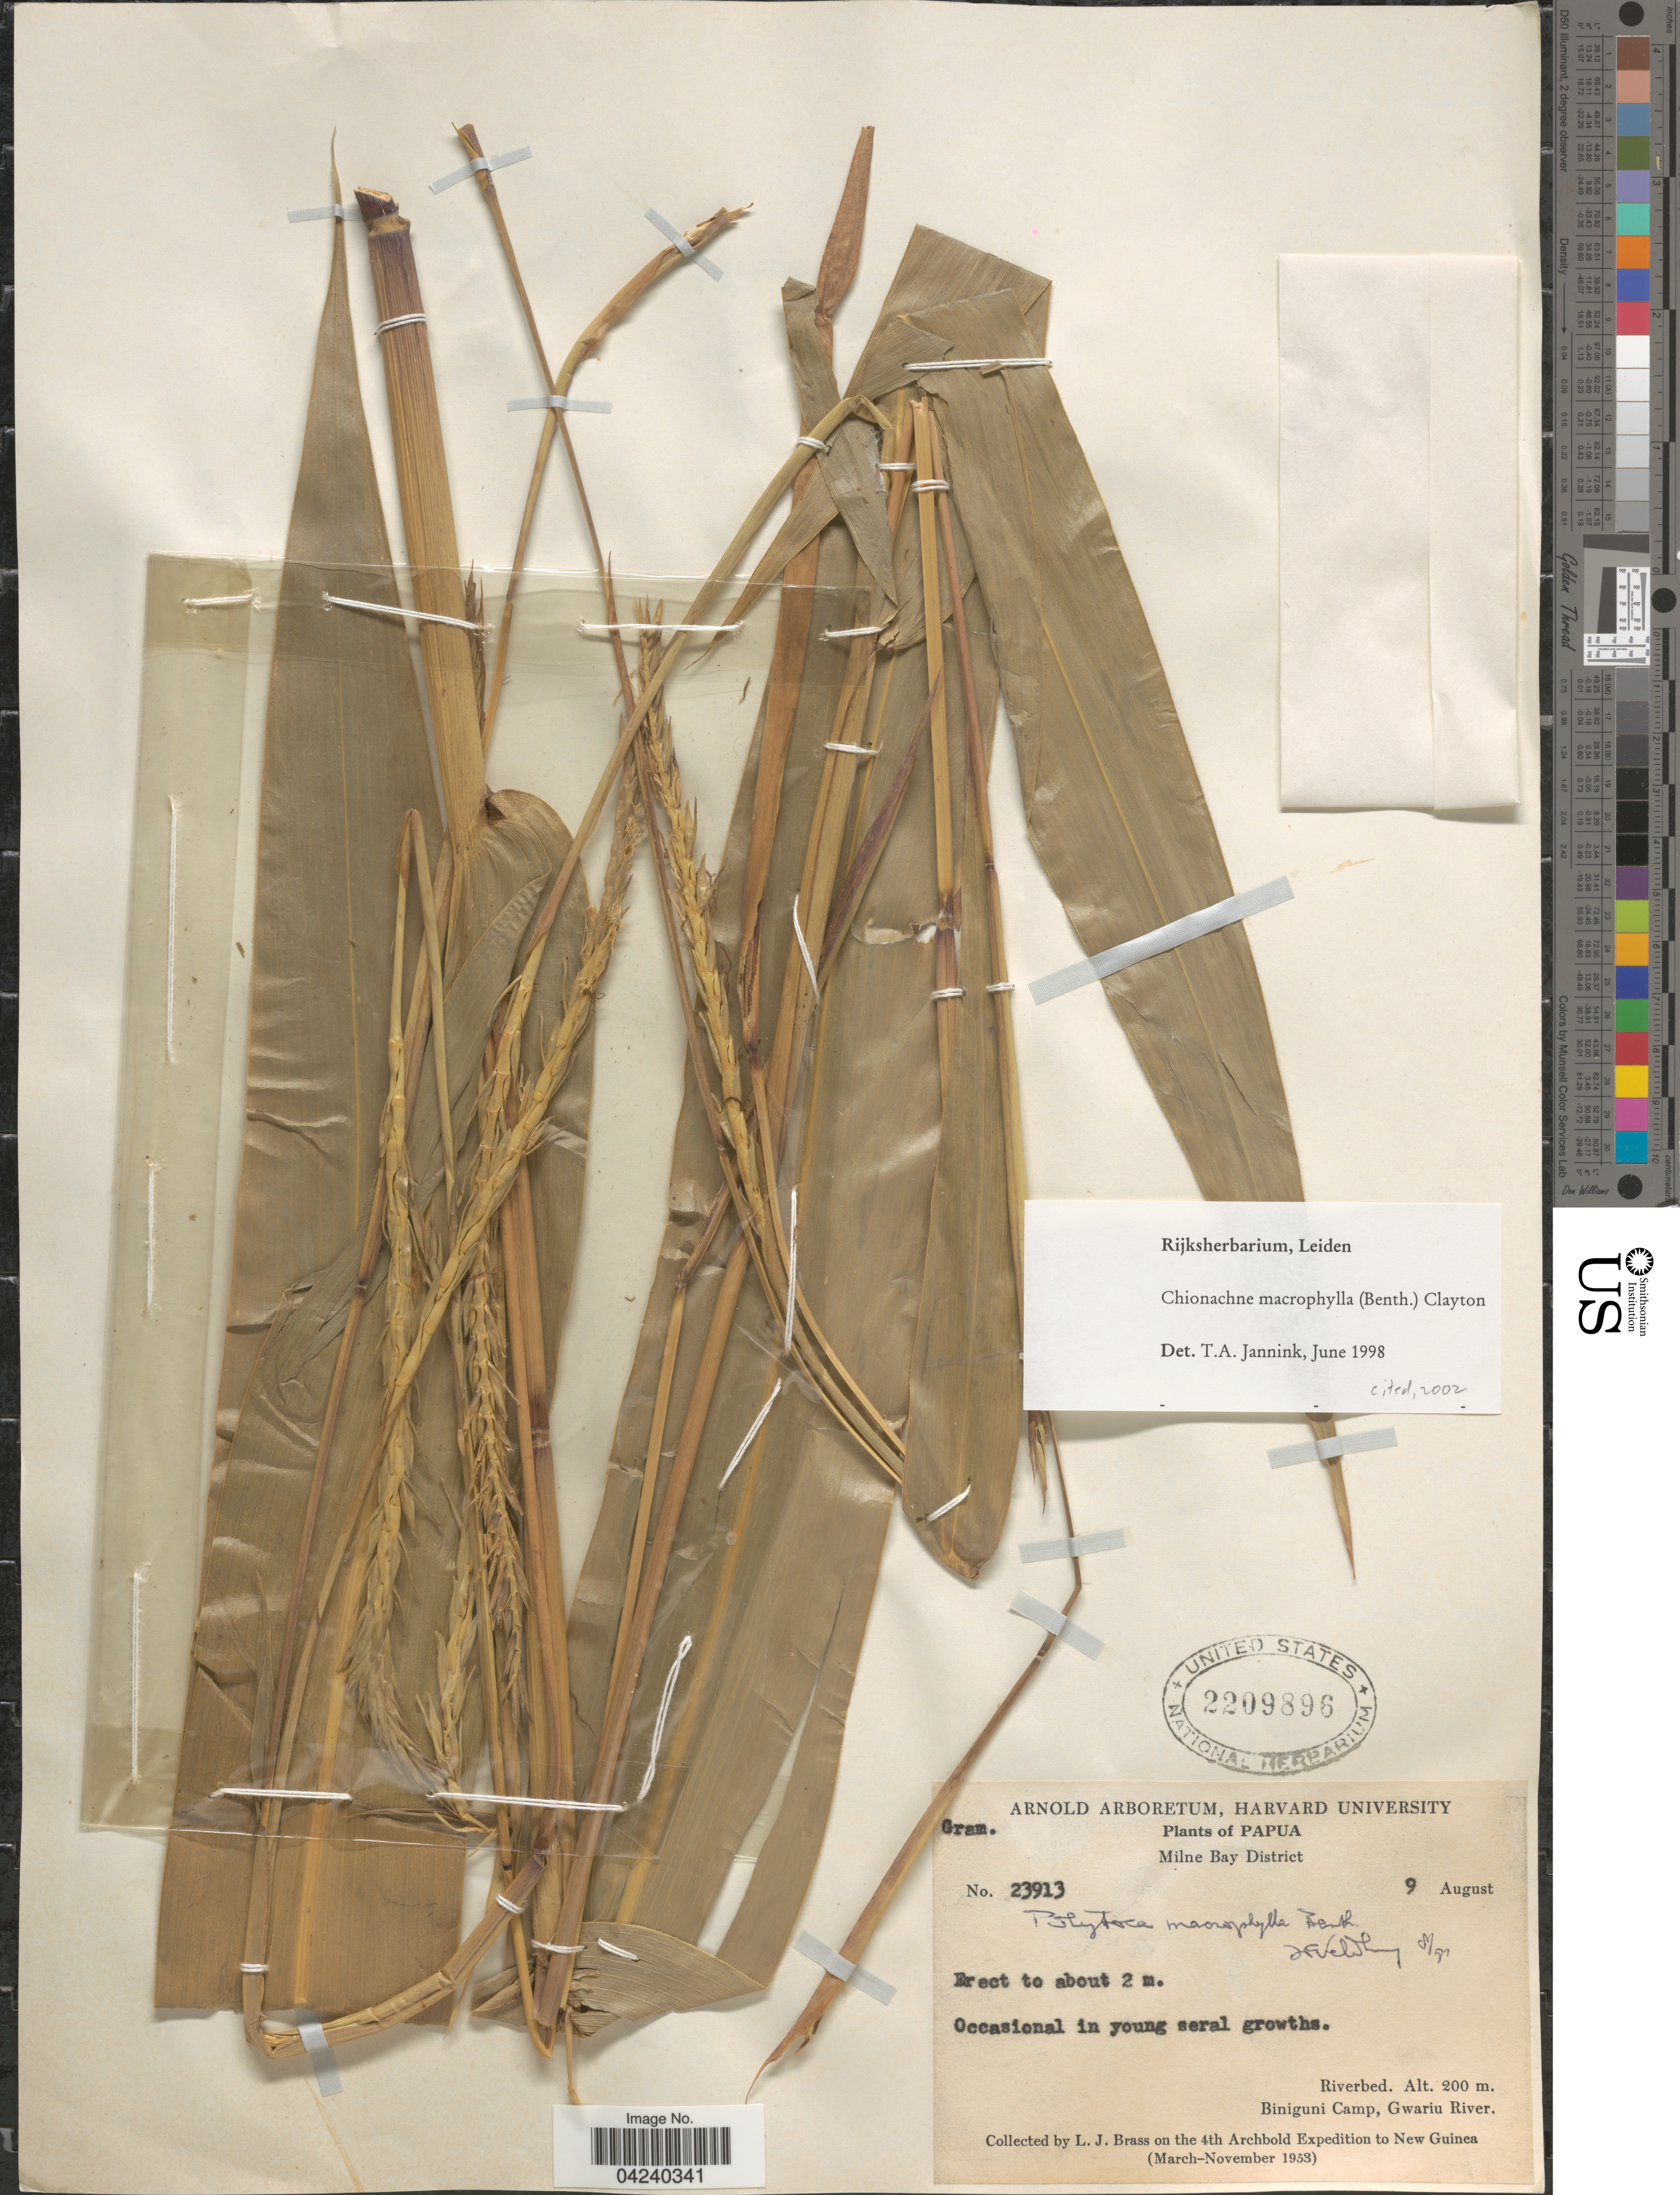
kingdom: Plantae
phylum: Tracheophyta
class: Liliopsida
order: Poales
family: Poaceae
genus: Chionachne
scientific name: Chionachne macrophylla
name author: (Benth.) Clayton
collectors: L. J. Brass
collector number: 23913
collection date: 1953-08-09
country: Papua New Guinea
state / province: Milne Bay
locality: Milne Bay District. Biniguni Camp, Gwariu River. 4th Archbold Expedition to New Guinea (March - November 1953).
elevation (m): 200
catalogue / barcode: US 2209896